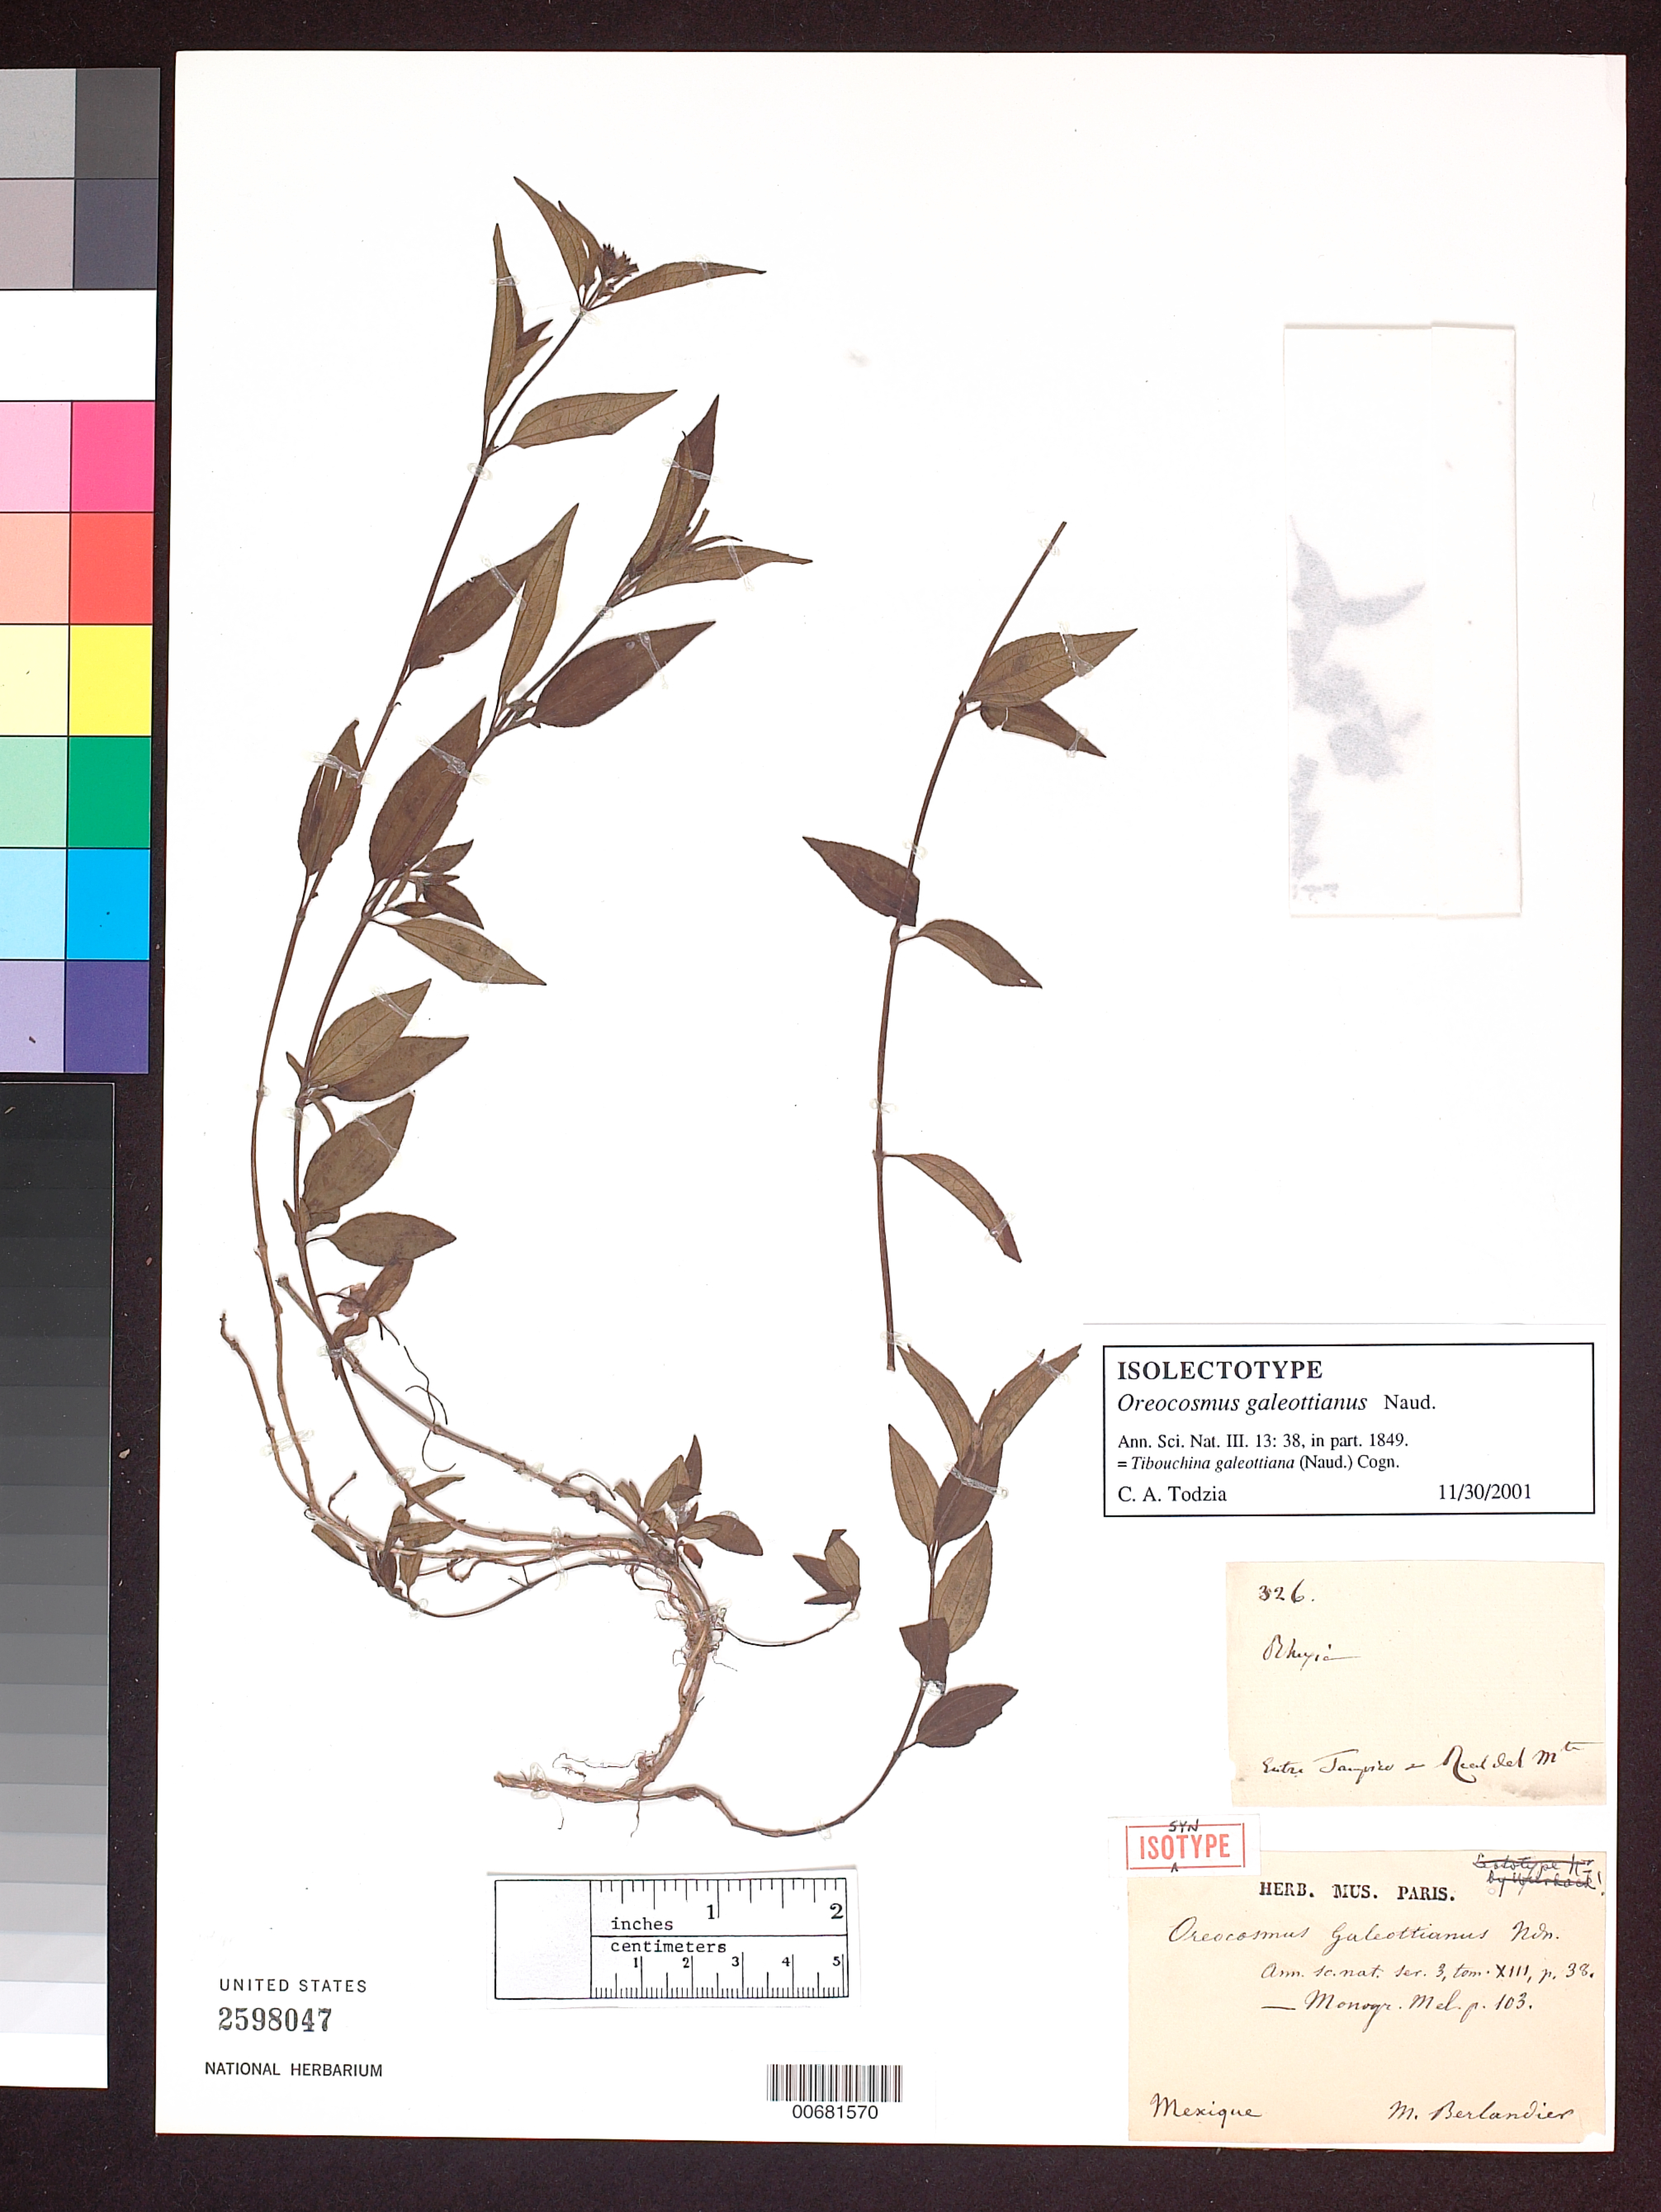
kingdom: Plantae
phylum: Tracheophyta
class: Magnoliopsida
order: Myrtales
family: Melastomataceae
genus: Oreocosmus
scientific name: Oreocosmus galeottianus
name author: Naudin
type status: Isosyntype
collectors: J. L. Berlandier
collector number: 326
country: Mexico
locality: Between Tampico and Real del Monte.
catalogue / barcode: US 2598047